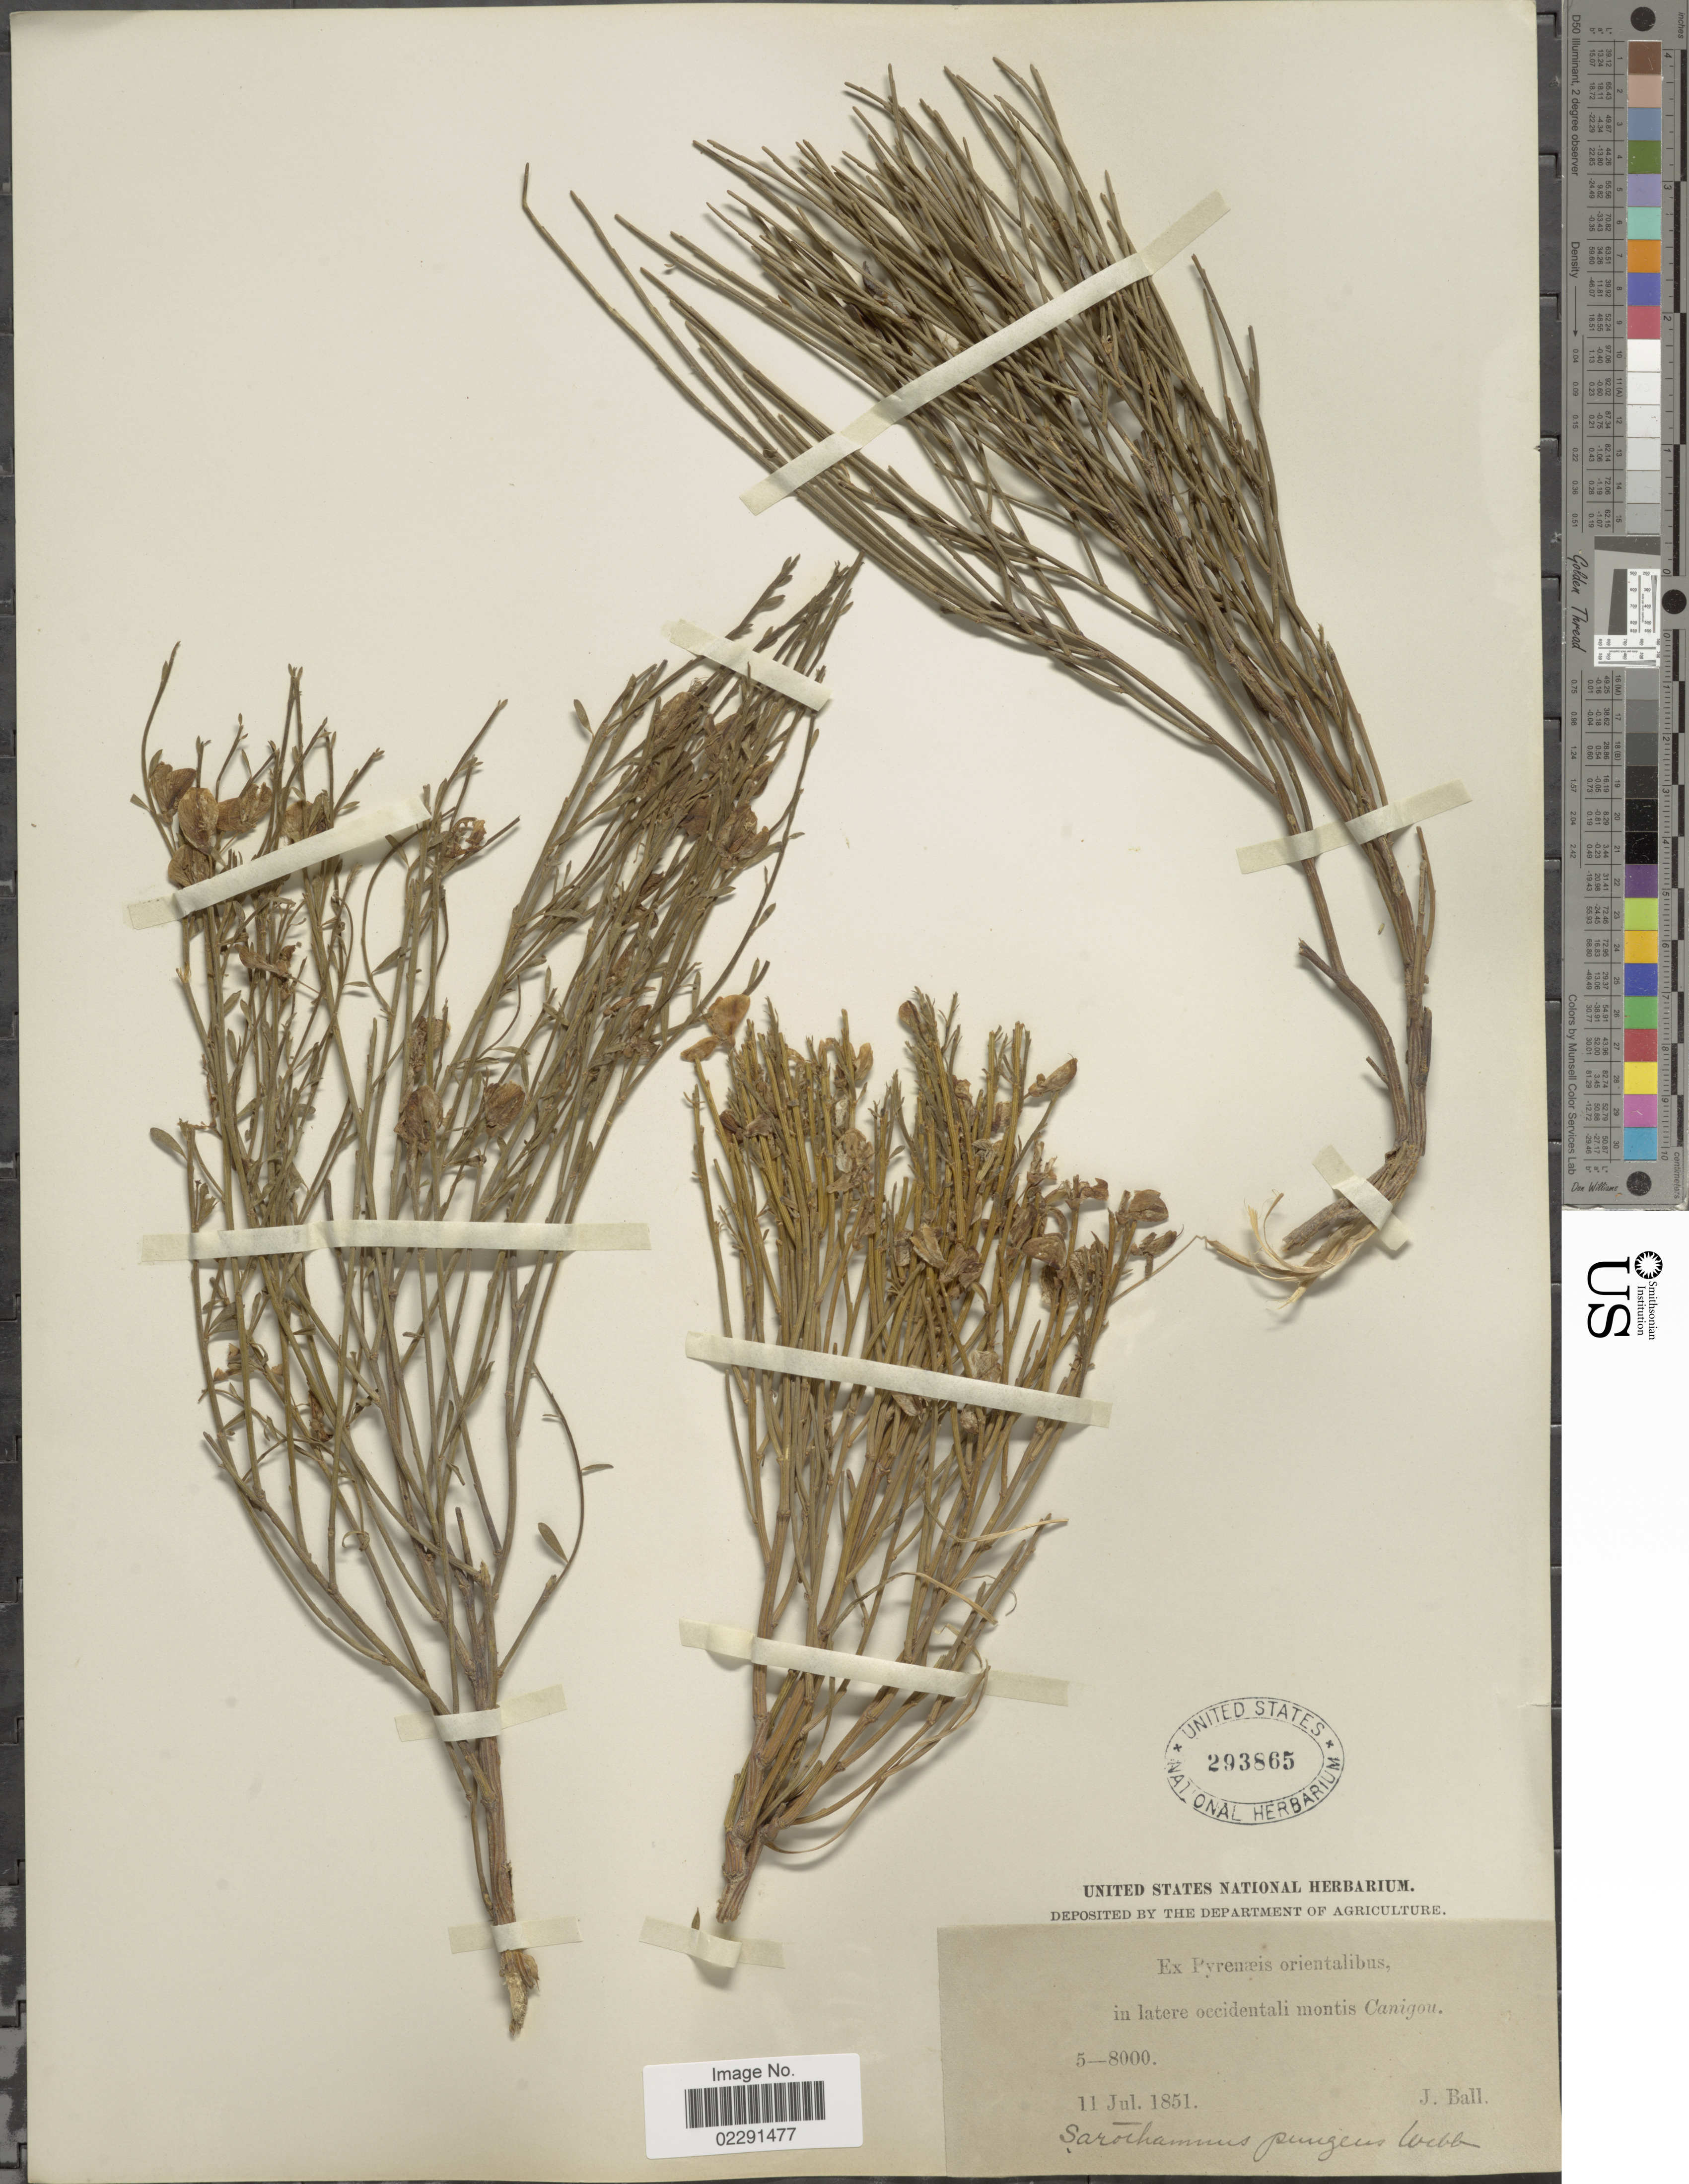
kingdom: Plantae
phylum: Tracheophyta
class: Magnoliopsida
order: Fabales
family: Fabaceae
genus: Genista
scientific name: Genista scorpius subsp. scorpius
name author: (L.) DC.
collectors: J. Ball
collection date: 1851-07-11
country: France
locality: Ex Pyrenaeis orientalibus, in latere occidentali montis Canigou.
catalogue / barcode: US 293865